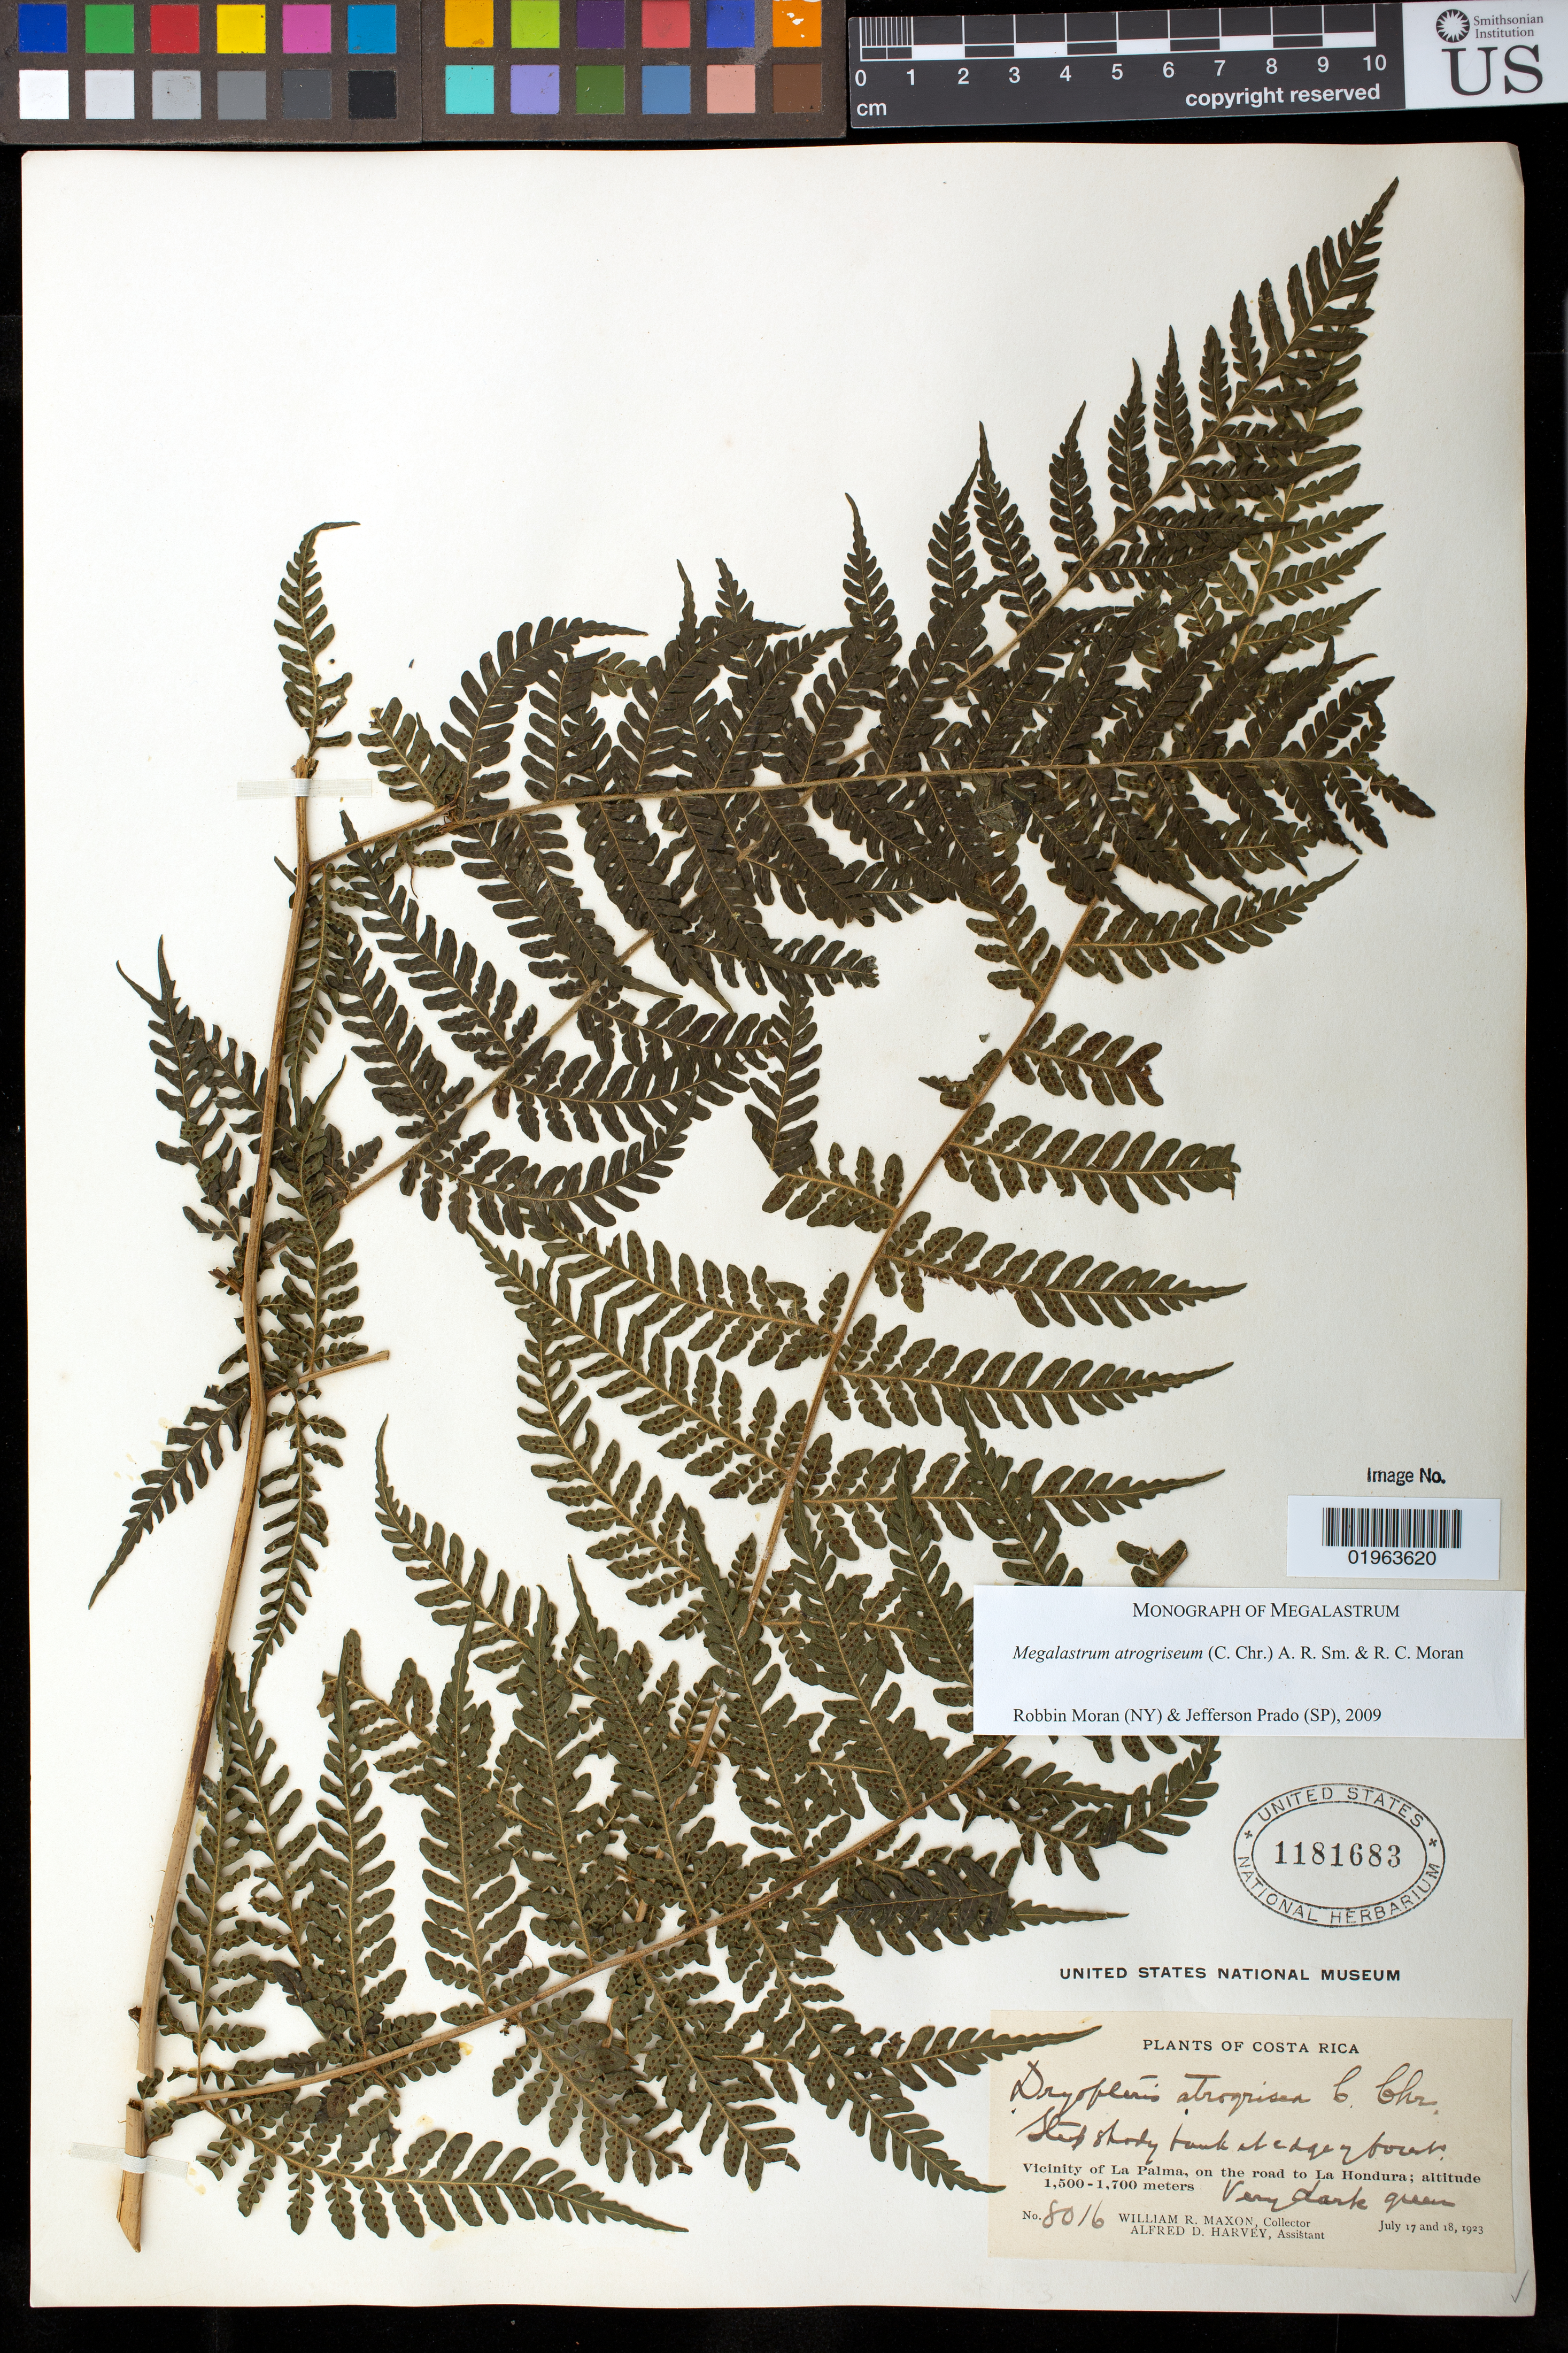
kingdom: Plantae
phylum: Tracheophyta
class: Polypodiopsida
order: Polypodiales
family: Dryopteridaceae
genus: Megalastrum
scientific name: Megalastrum atrogriseum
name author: (C. Chr.) A.R. Sm. & R.C. Moran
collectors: W. R. Maxon & A. D. Harvey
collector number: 8016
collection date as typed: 17 Jul 1923 and 18 Jul 1923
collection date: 1923-07-17,1923-07-18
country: Costa Rica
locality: Vicinity of La Palma, on road to La Hondura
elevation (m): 1500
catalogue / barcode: US 1181683